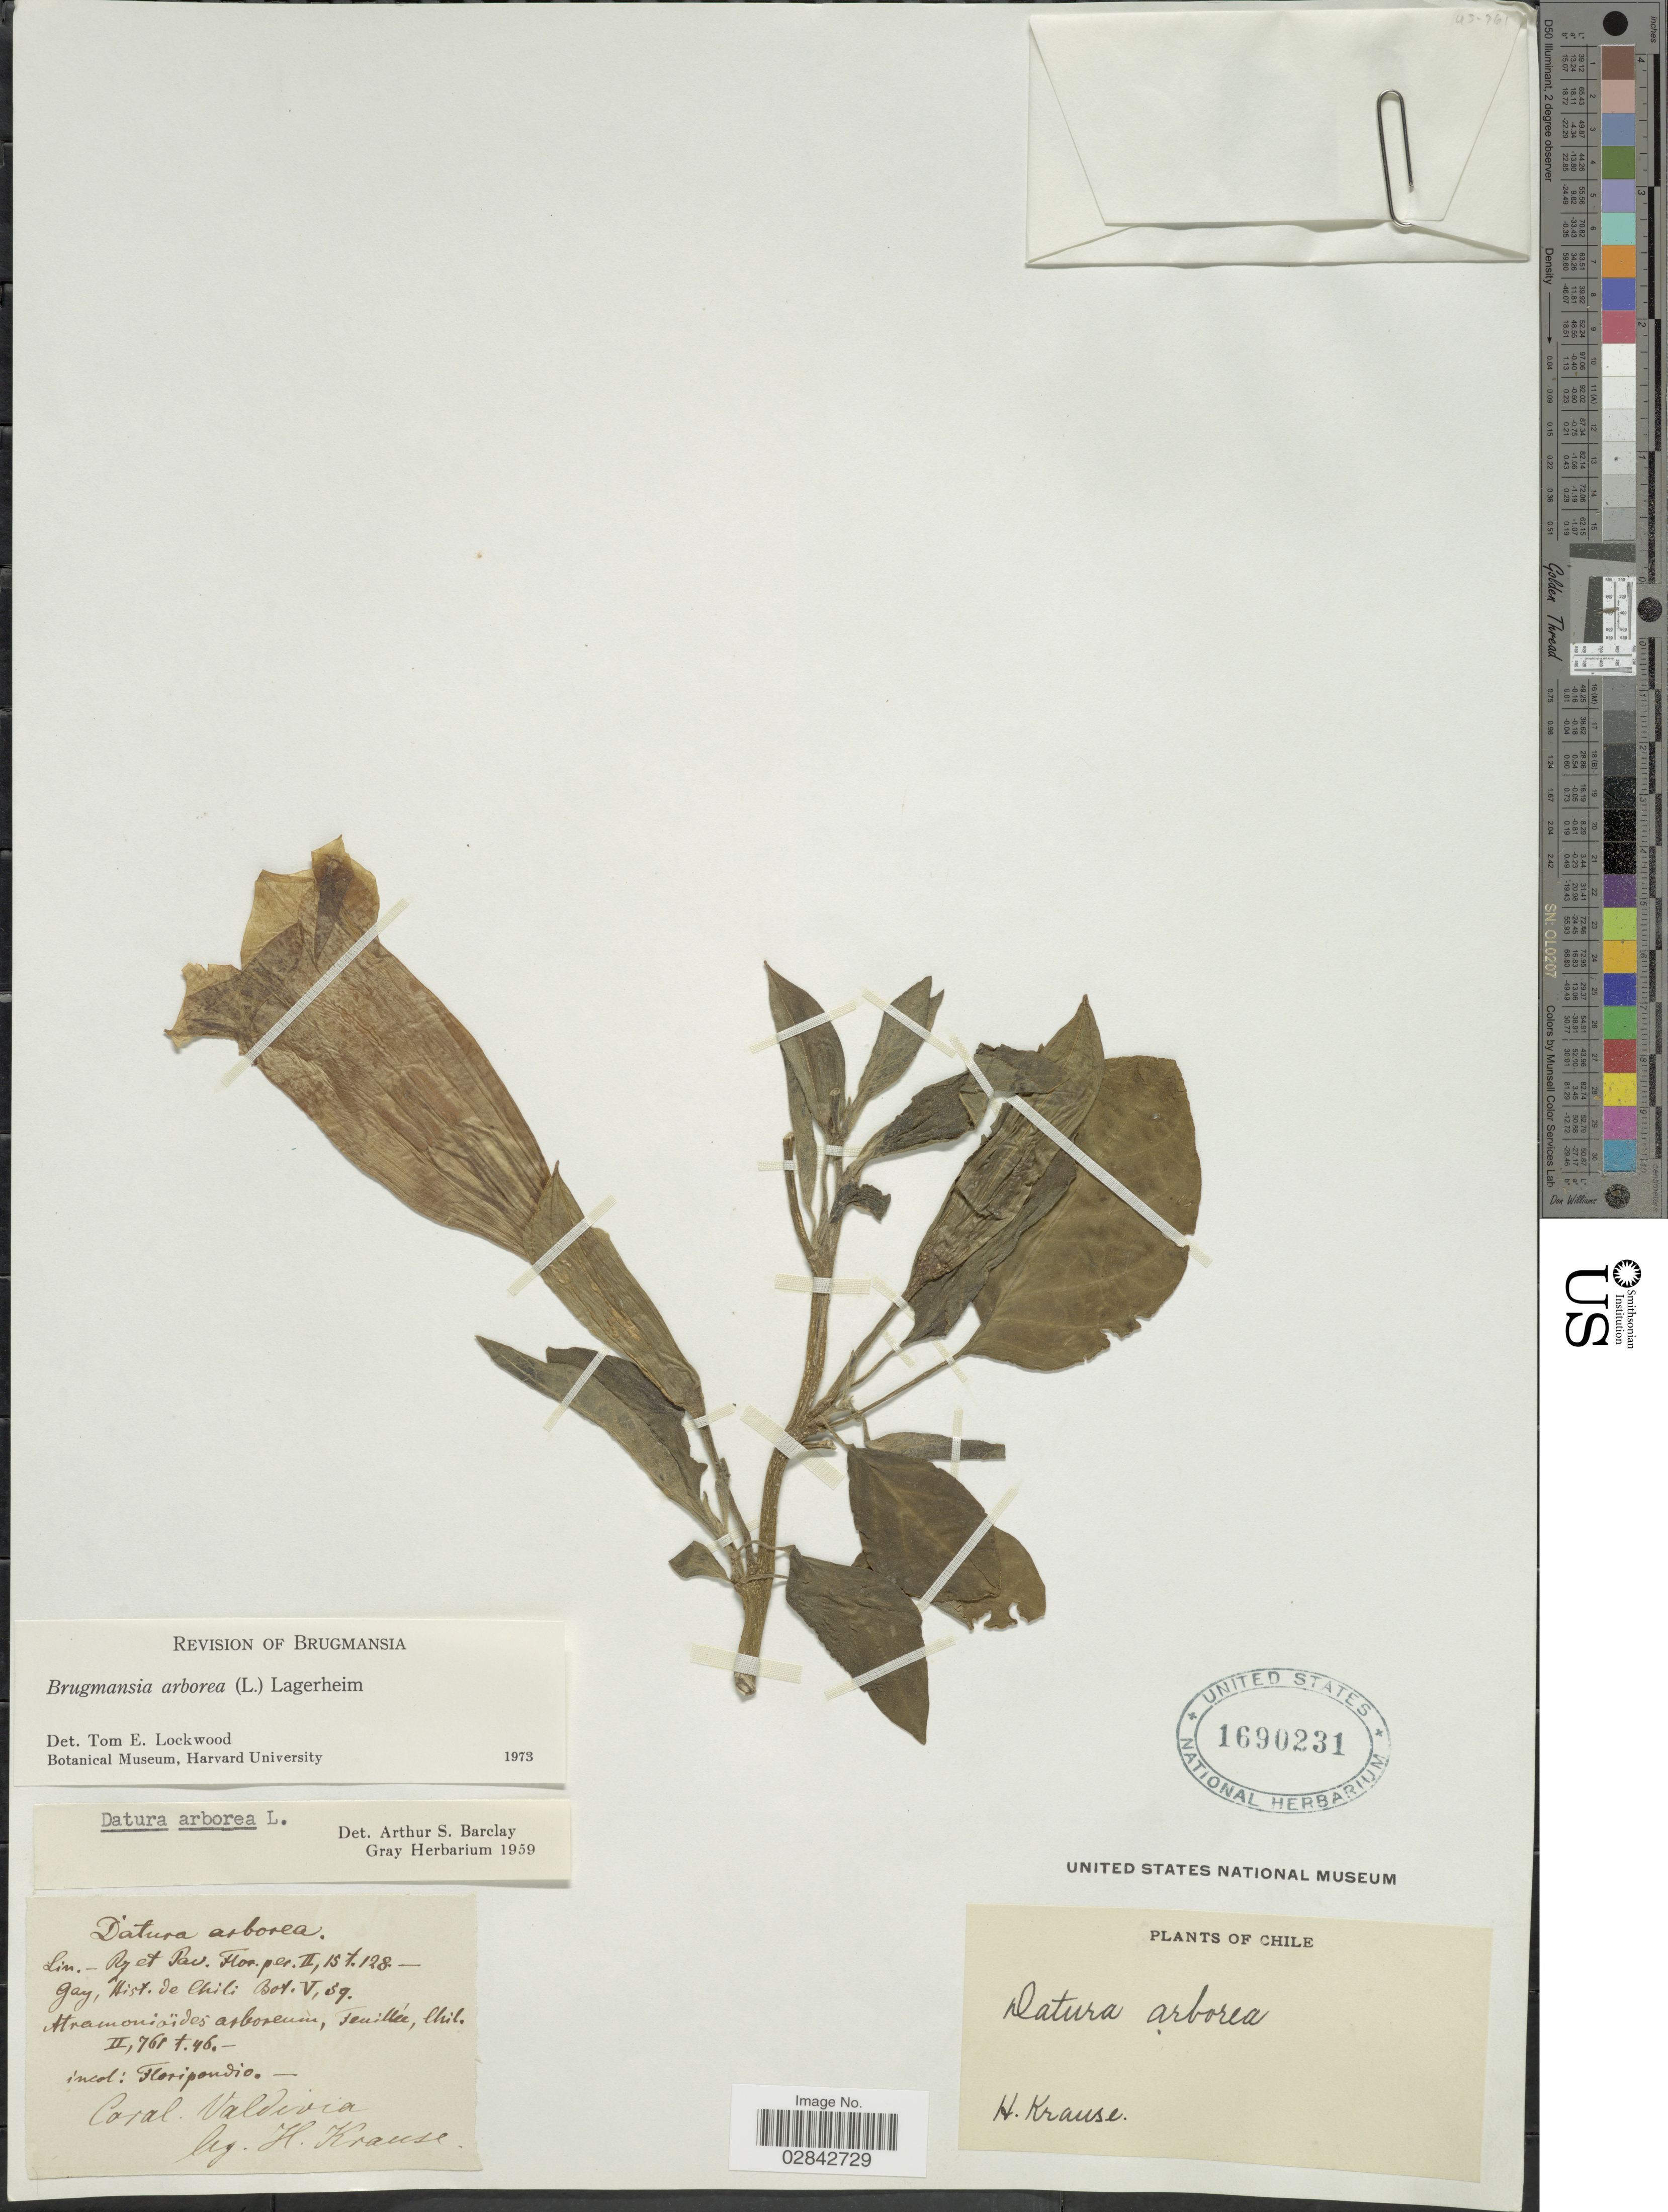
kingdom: Plantae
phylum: Tracheophyta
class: Magnoliopsida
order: Solanales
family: Solanaceae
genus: Brugmansia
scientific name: Brugmansia arborea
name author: (L.) Lagerh.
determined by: Lockwood, T. E.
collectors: H. Krause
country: Chile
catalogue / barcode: US 1690231